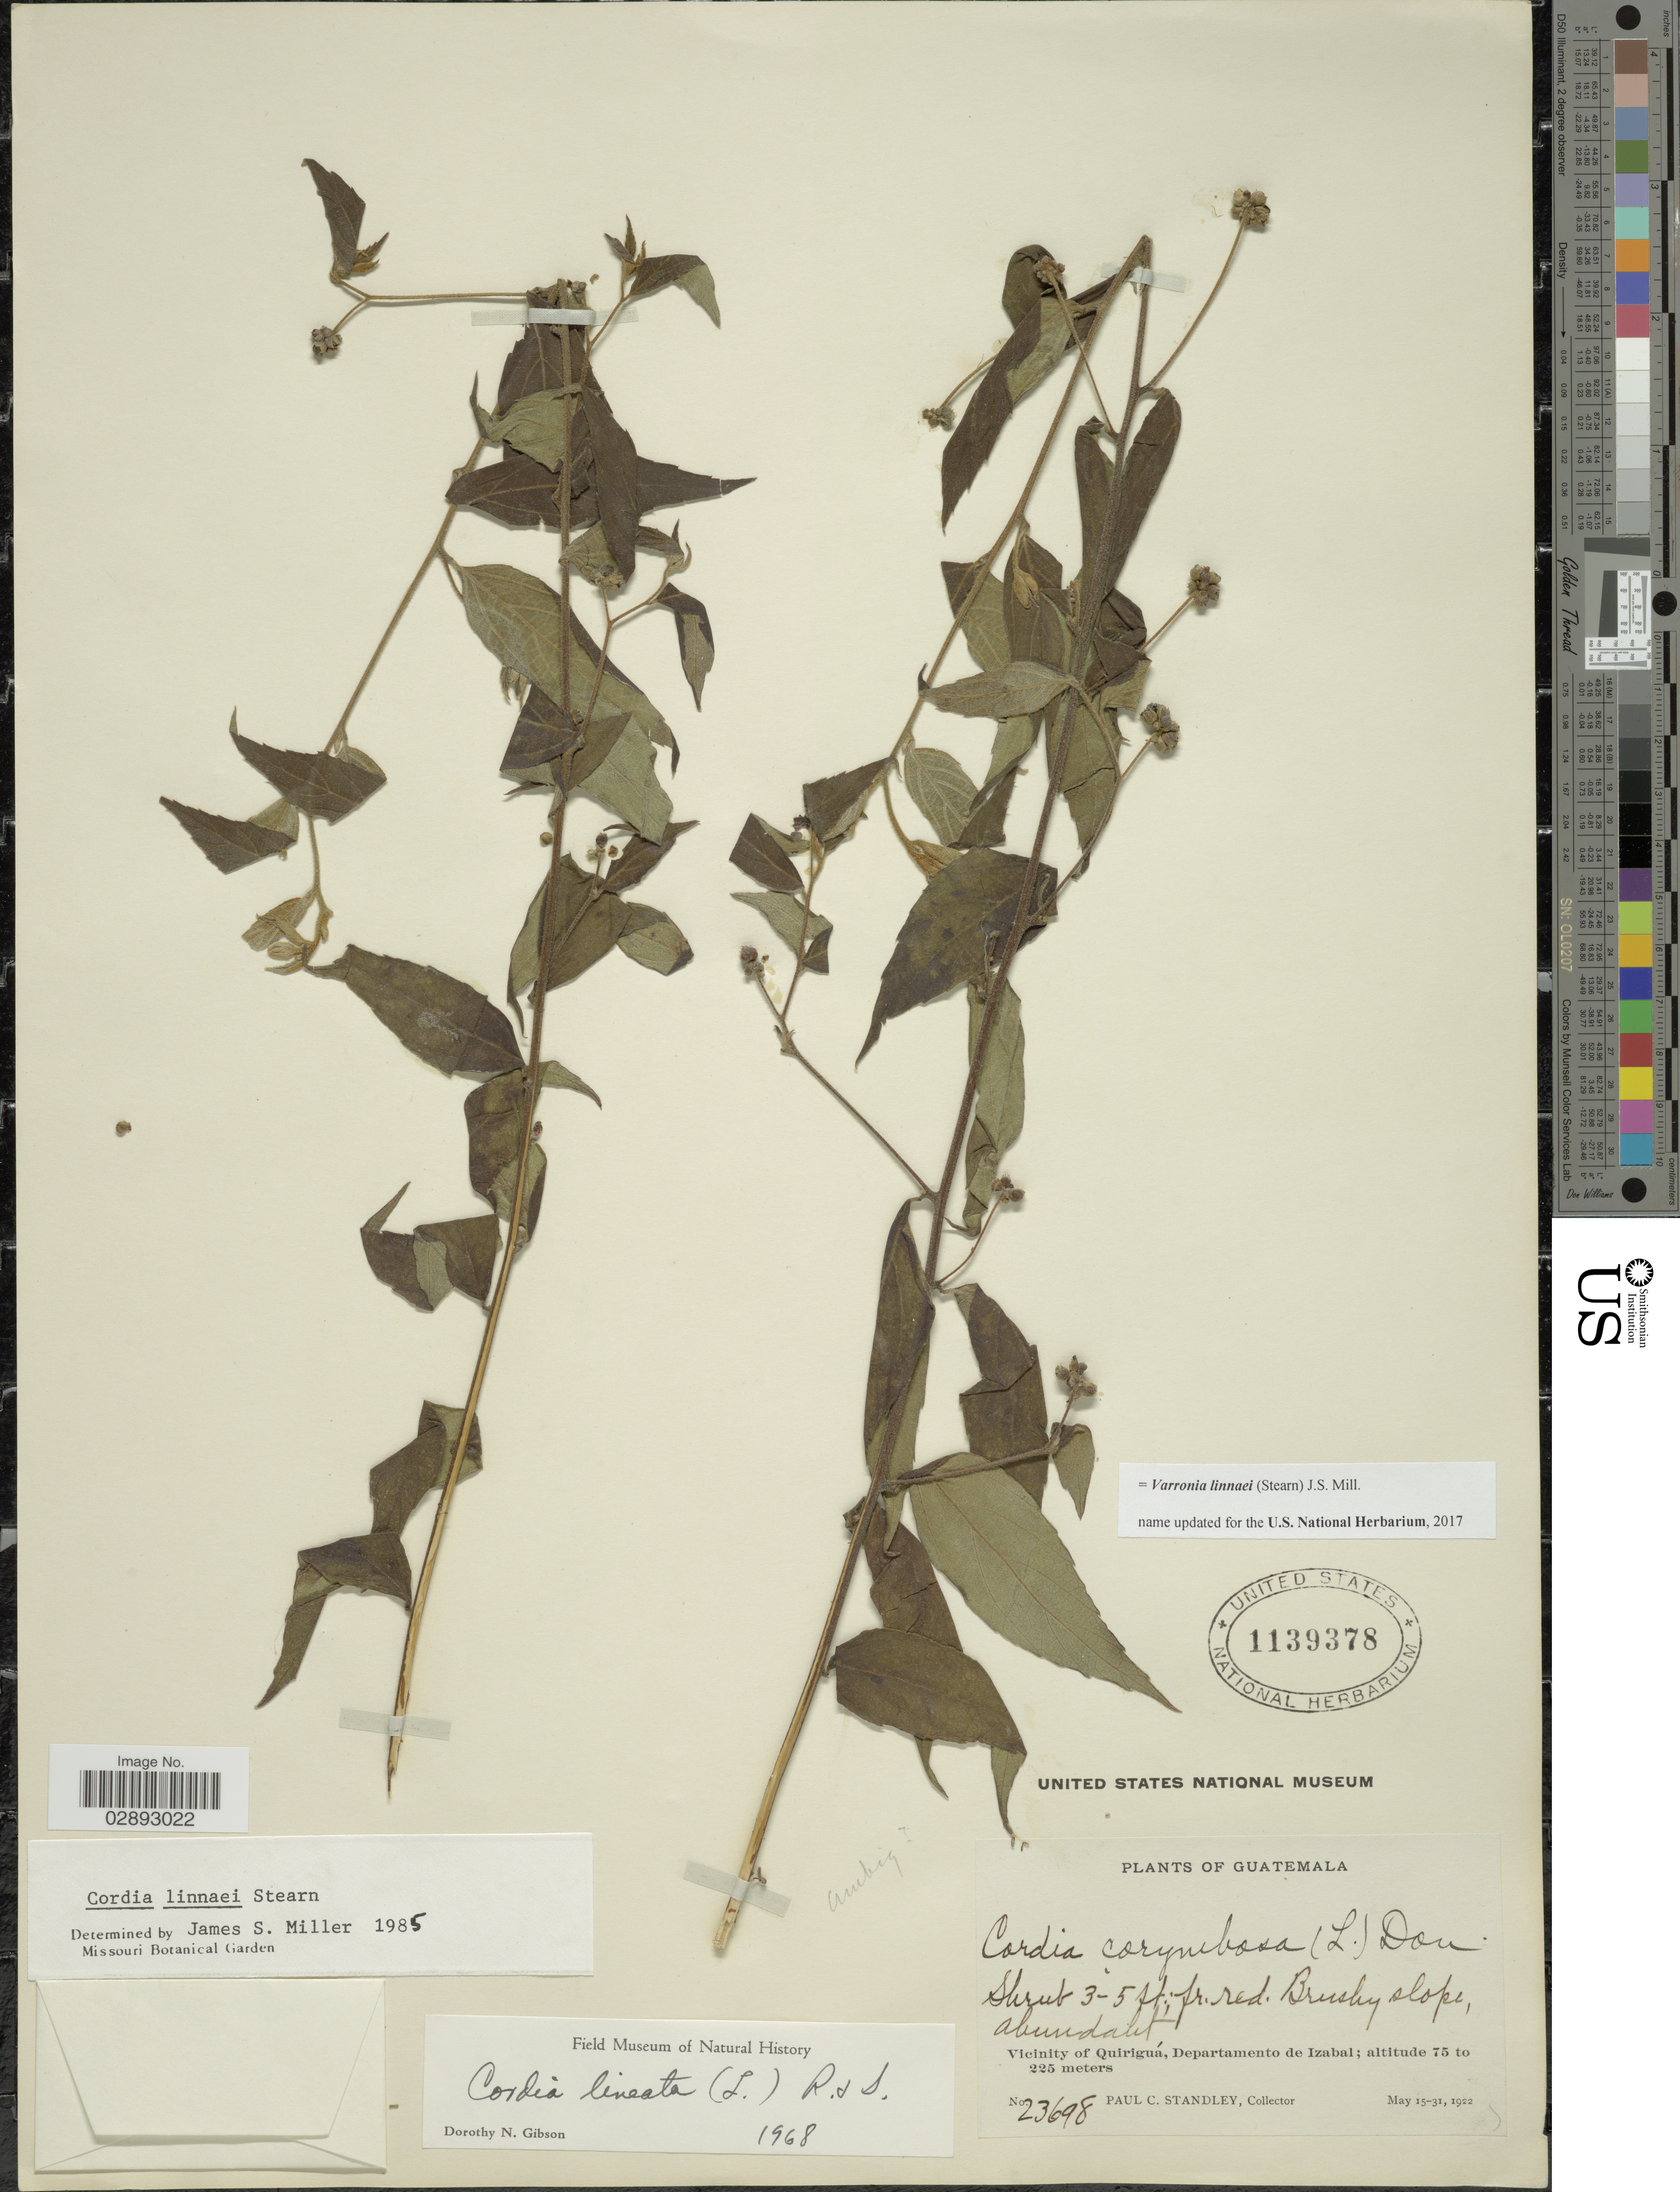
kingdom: Plantae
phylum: Tracheophyta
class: Magnoliopsida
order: Boraginales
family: Cordiaceae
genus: Varronia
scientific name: Varronia linnaei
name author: (Stearn) J.S. Mill.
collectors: P. C. Standley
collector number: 23698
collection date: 1922-05-15/1922-05-31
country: Guatemala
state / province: Izabal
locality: Vicinity of Quiriguá, Departamento de Izabal.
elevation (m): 75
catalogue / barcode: US 1139378